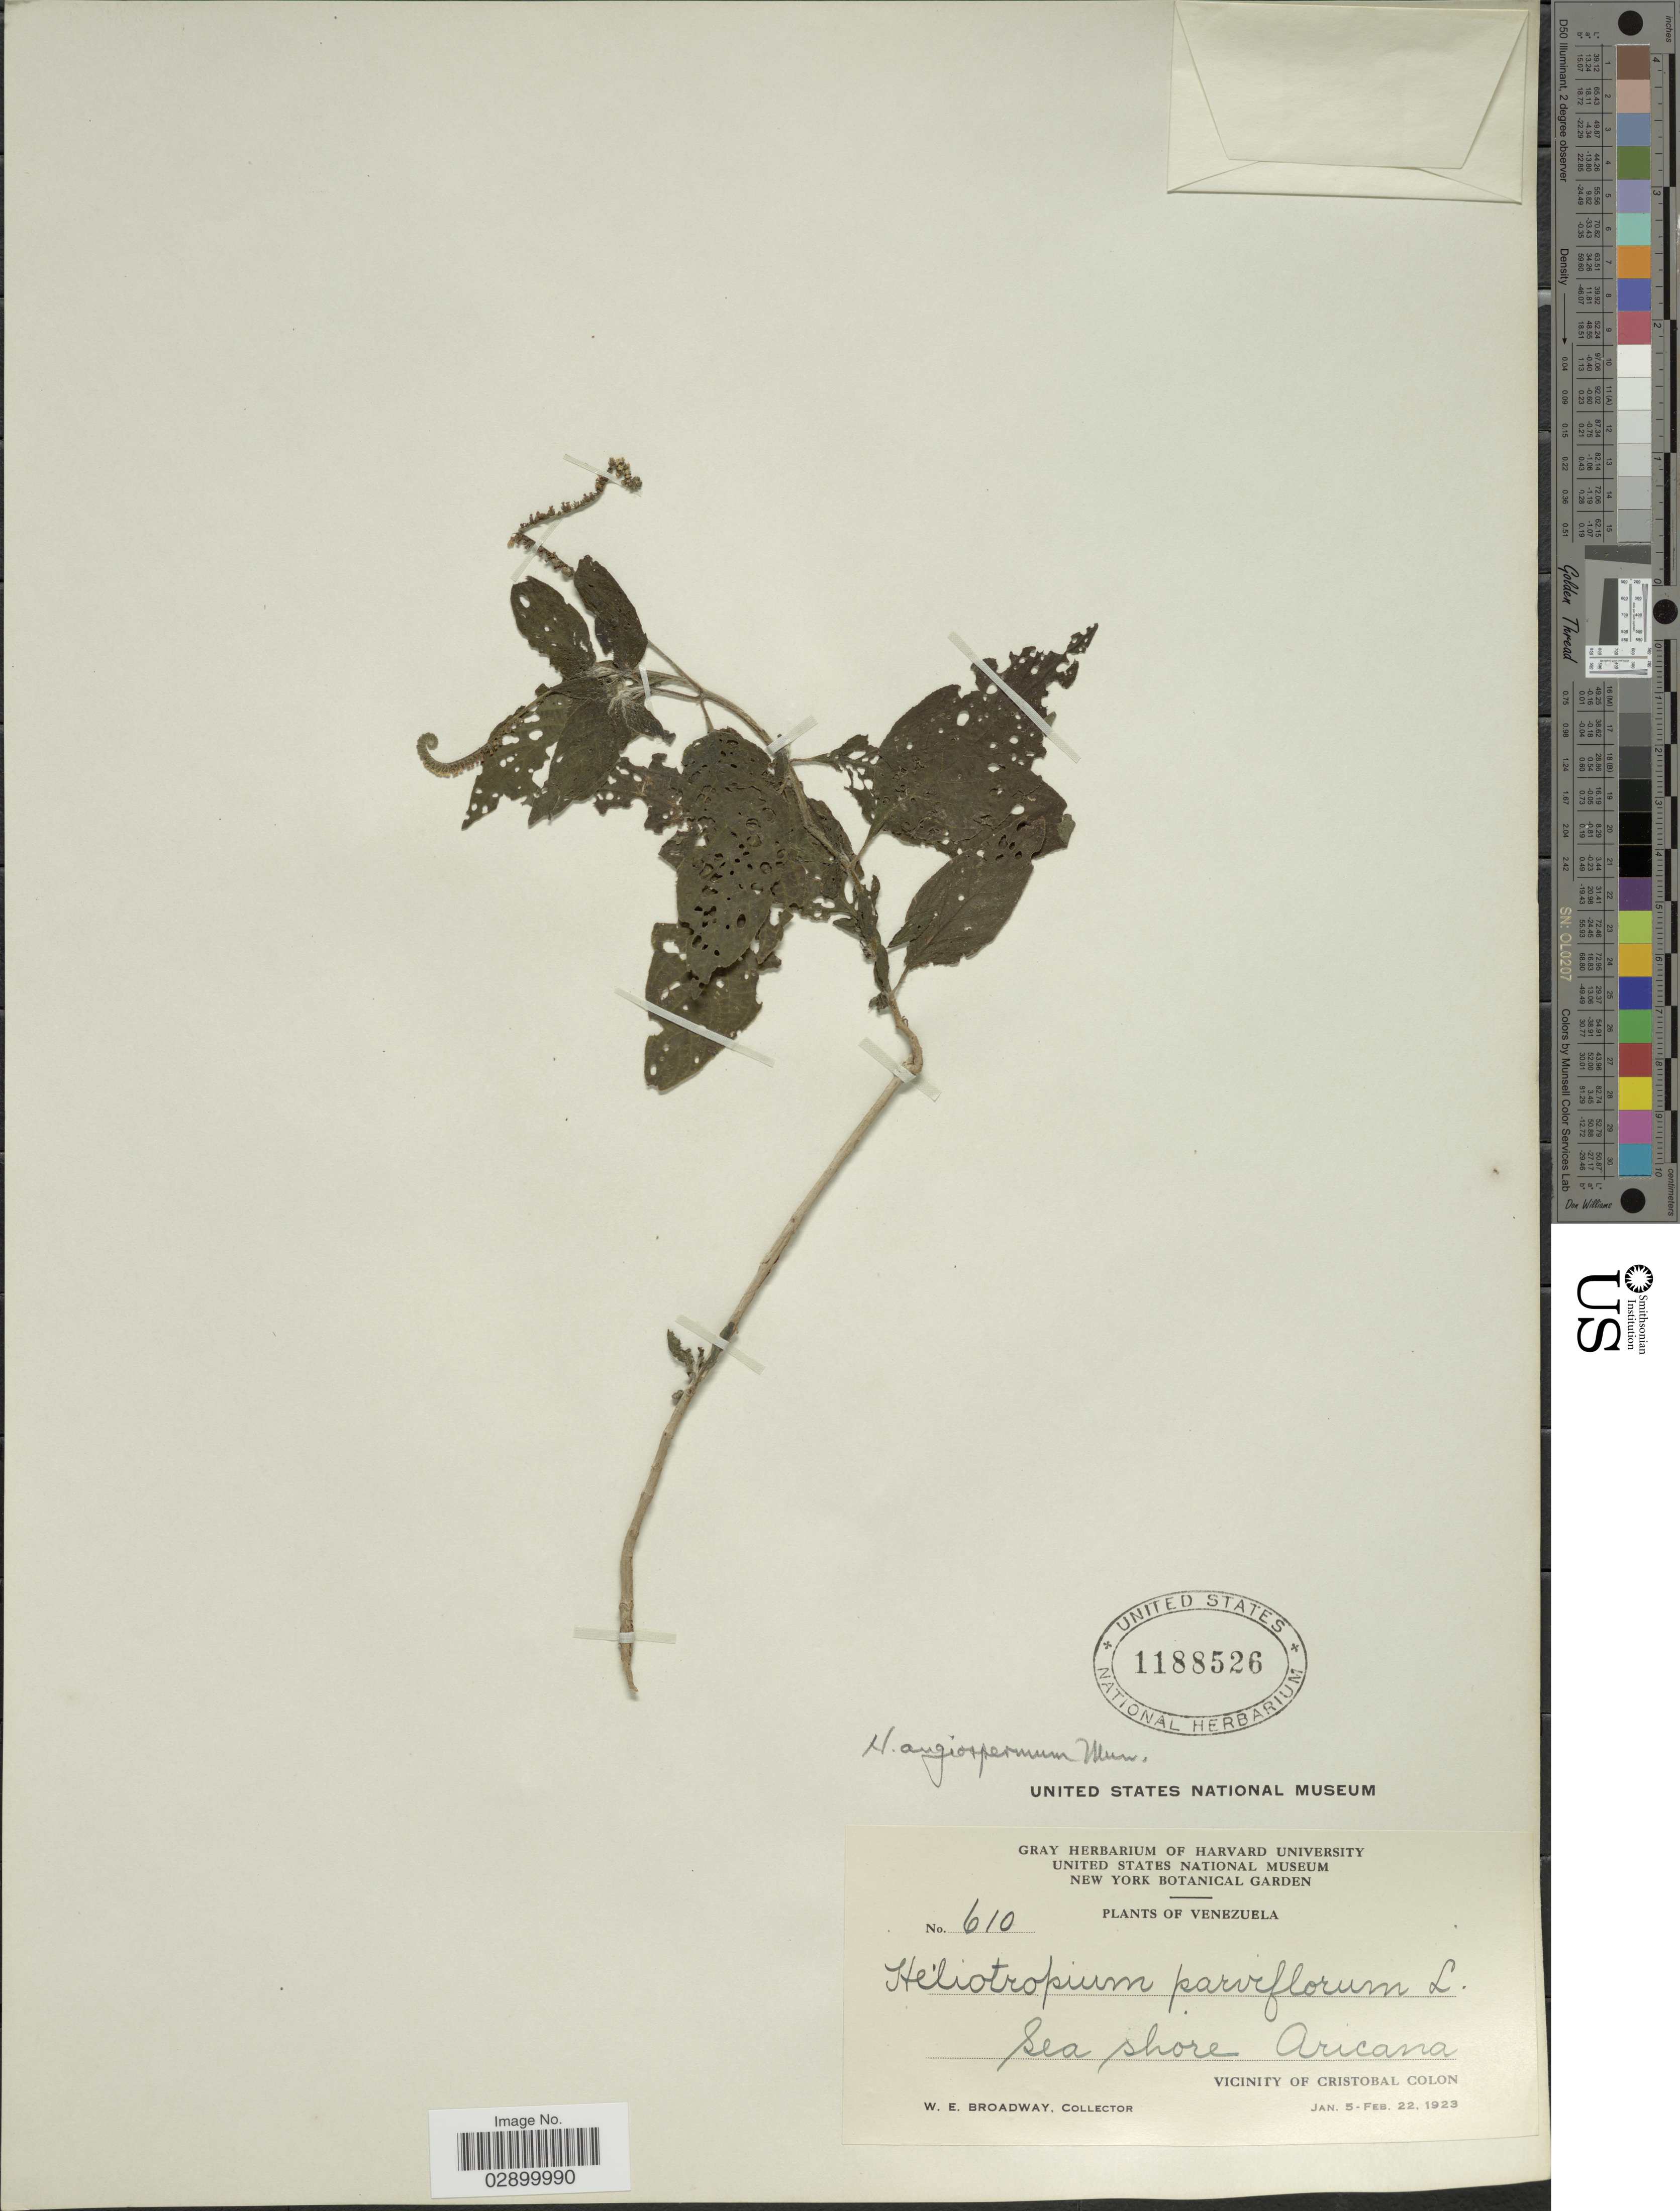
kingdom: Plantae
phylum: Tracheophyta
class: Magnoliopsida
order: Boraginales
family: Heliotropiaceae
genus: Heliotropium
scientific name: Heliotropium angiospermum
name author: Murray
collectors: W. E. Broadway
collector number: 610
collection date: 1923-01-05/1923-02-22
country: Venezuela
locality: Sea shore Aricana. Vicinity of Cristobal Colon.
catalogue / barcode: US 1188526